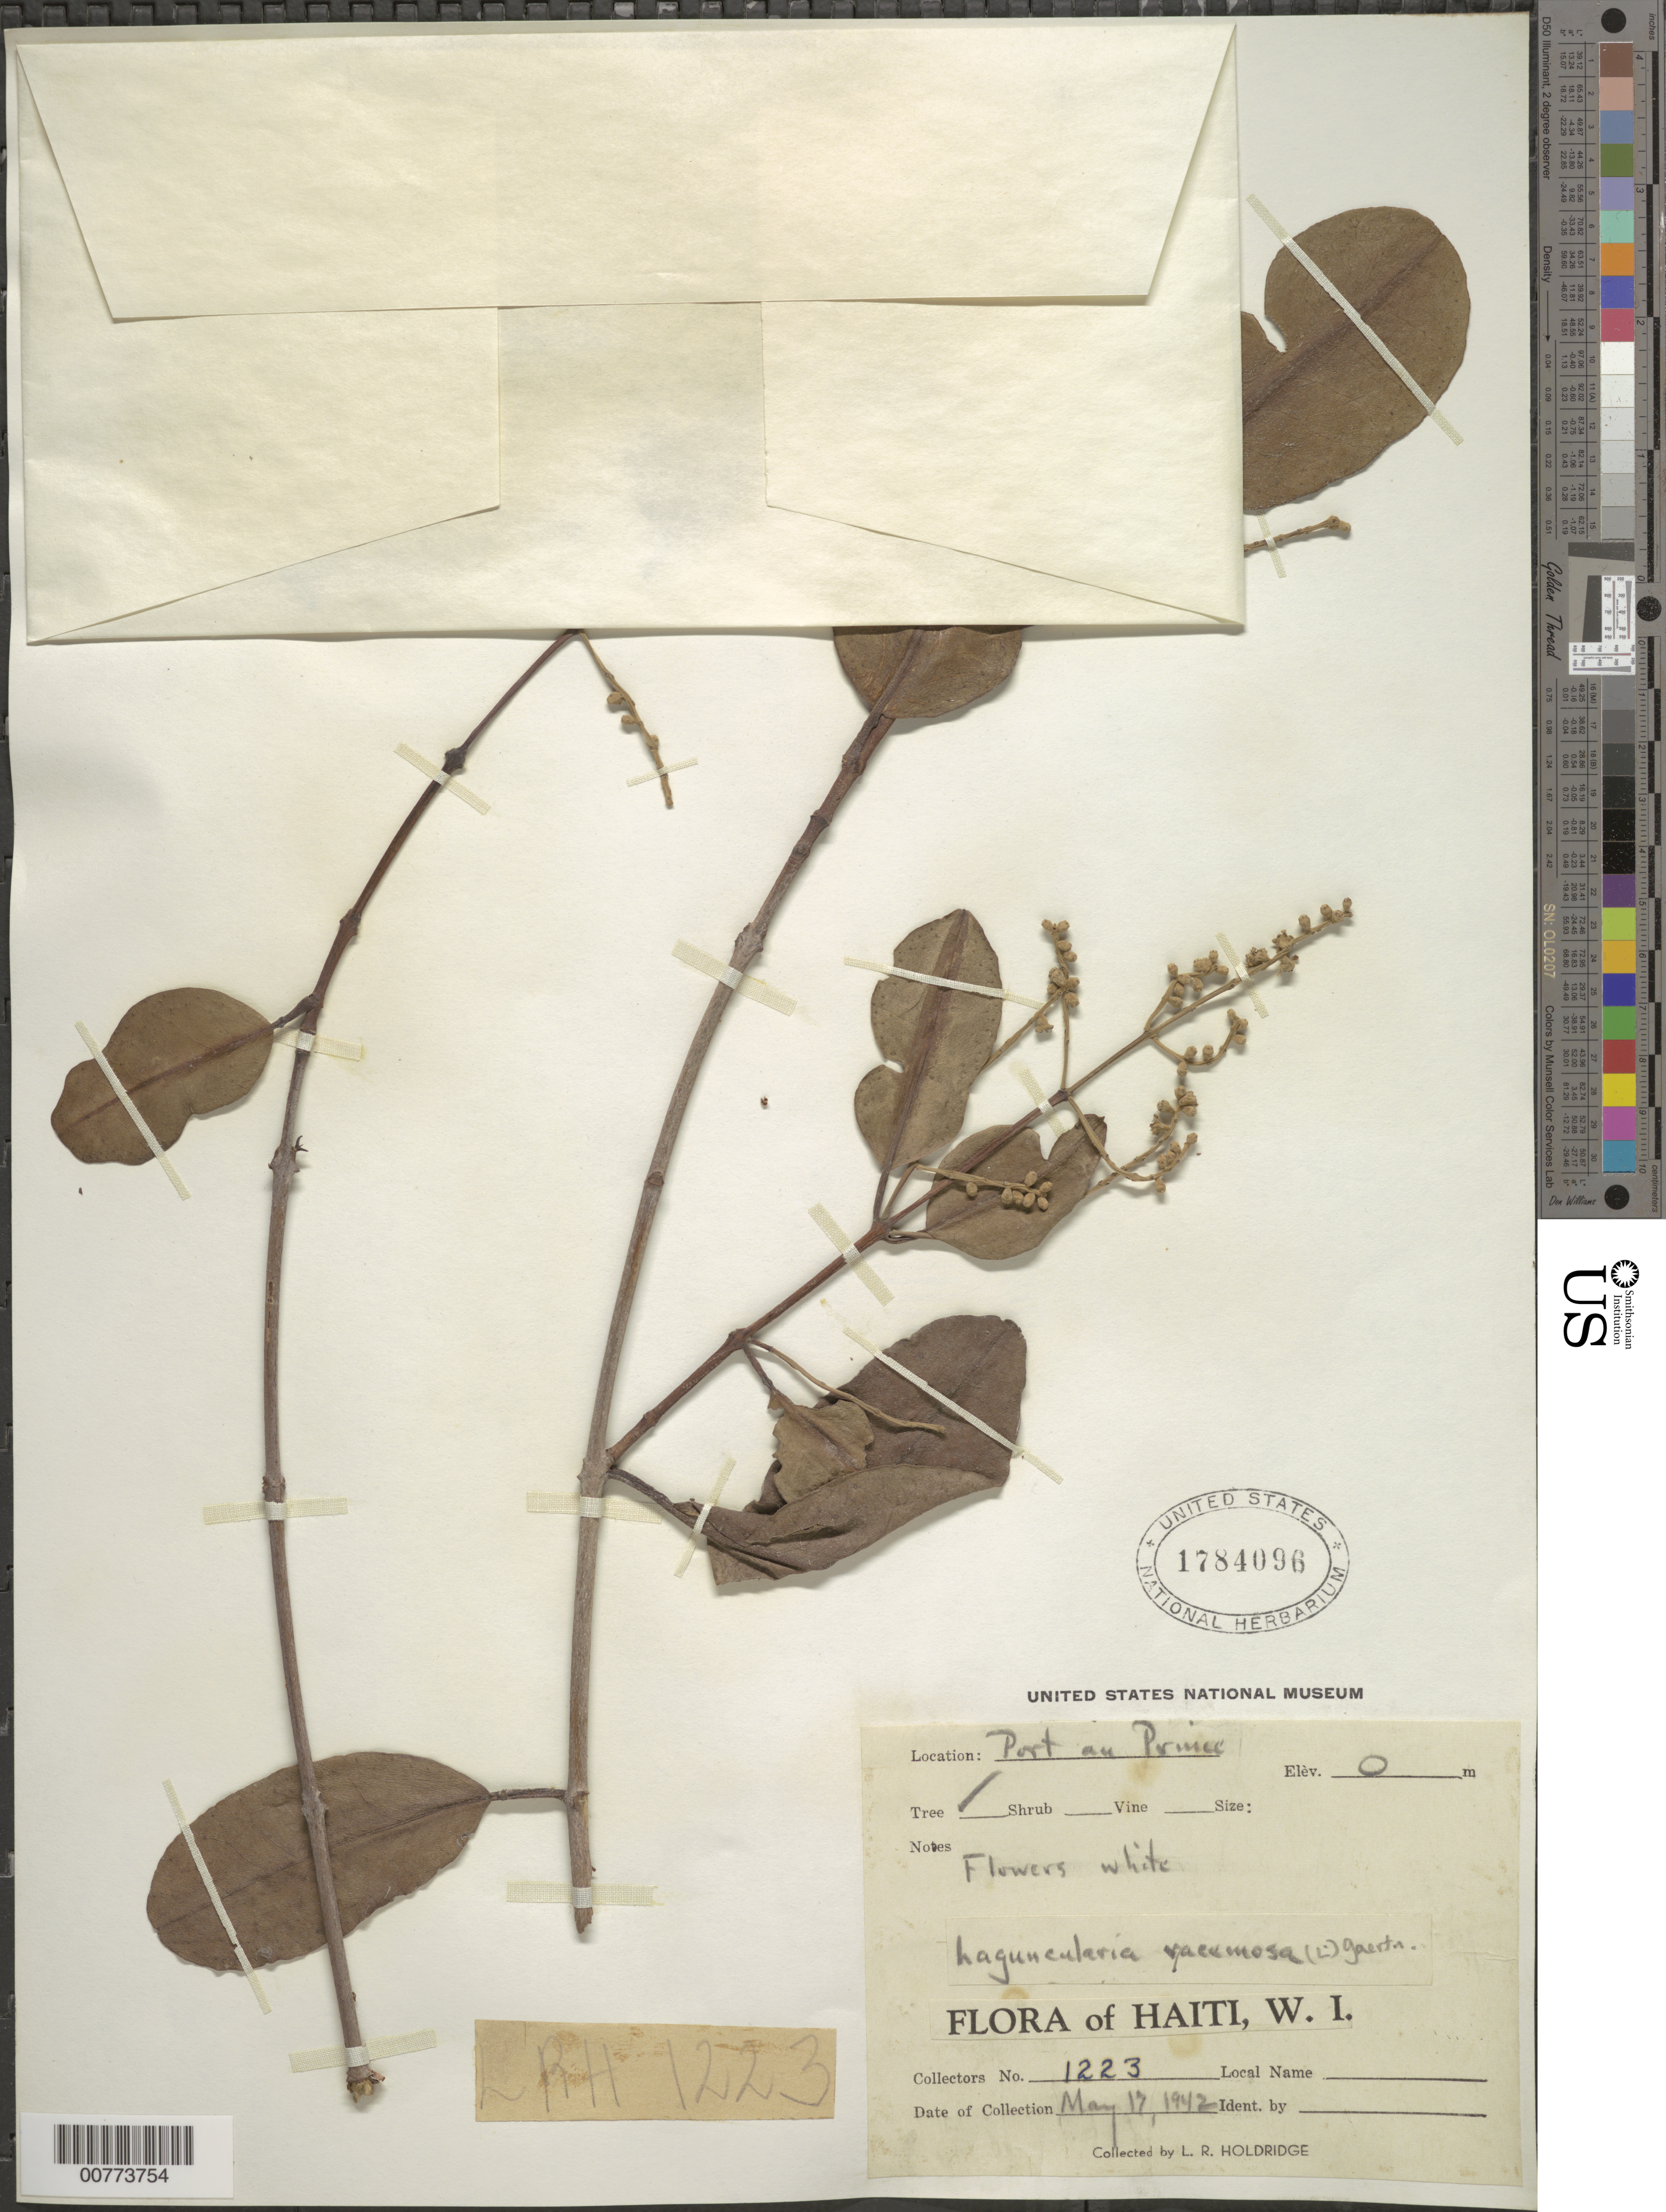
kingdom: Plantae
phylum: Tracheophyta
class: Magnoliopsida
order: Myrtales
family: Combretaceae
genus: Laguncularia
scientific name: Laguncularia racemosa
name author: (L.) C.F. Gaertn.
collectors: L. Holdridge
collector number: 1223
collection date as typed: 17 May 1942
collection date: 1942-05-17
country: Haiti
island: Hispaniola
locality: Port au Prince.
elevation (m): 0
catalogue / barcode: US 1784096